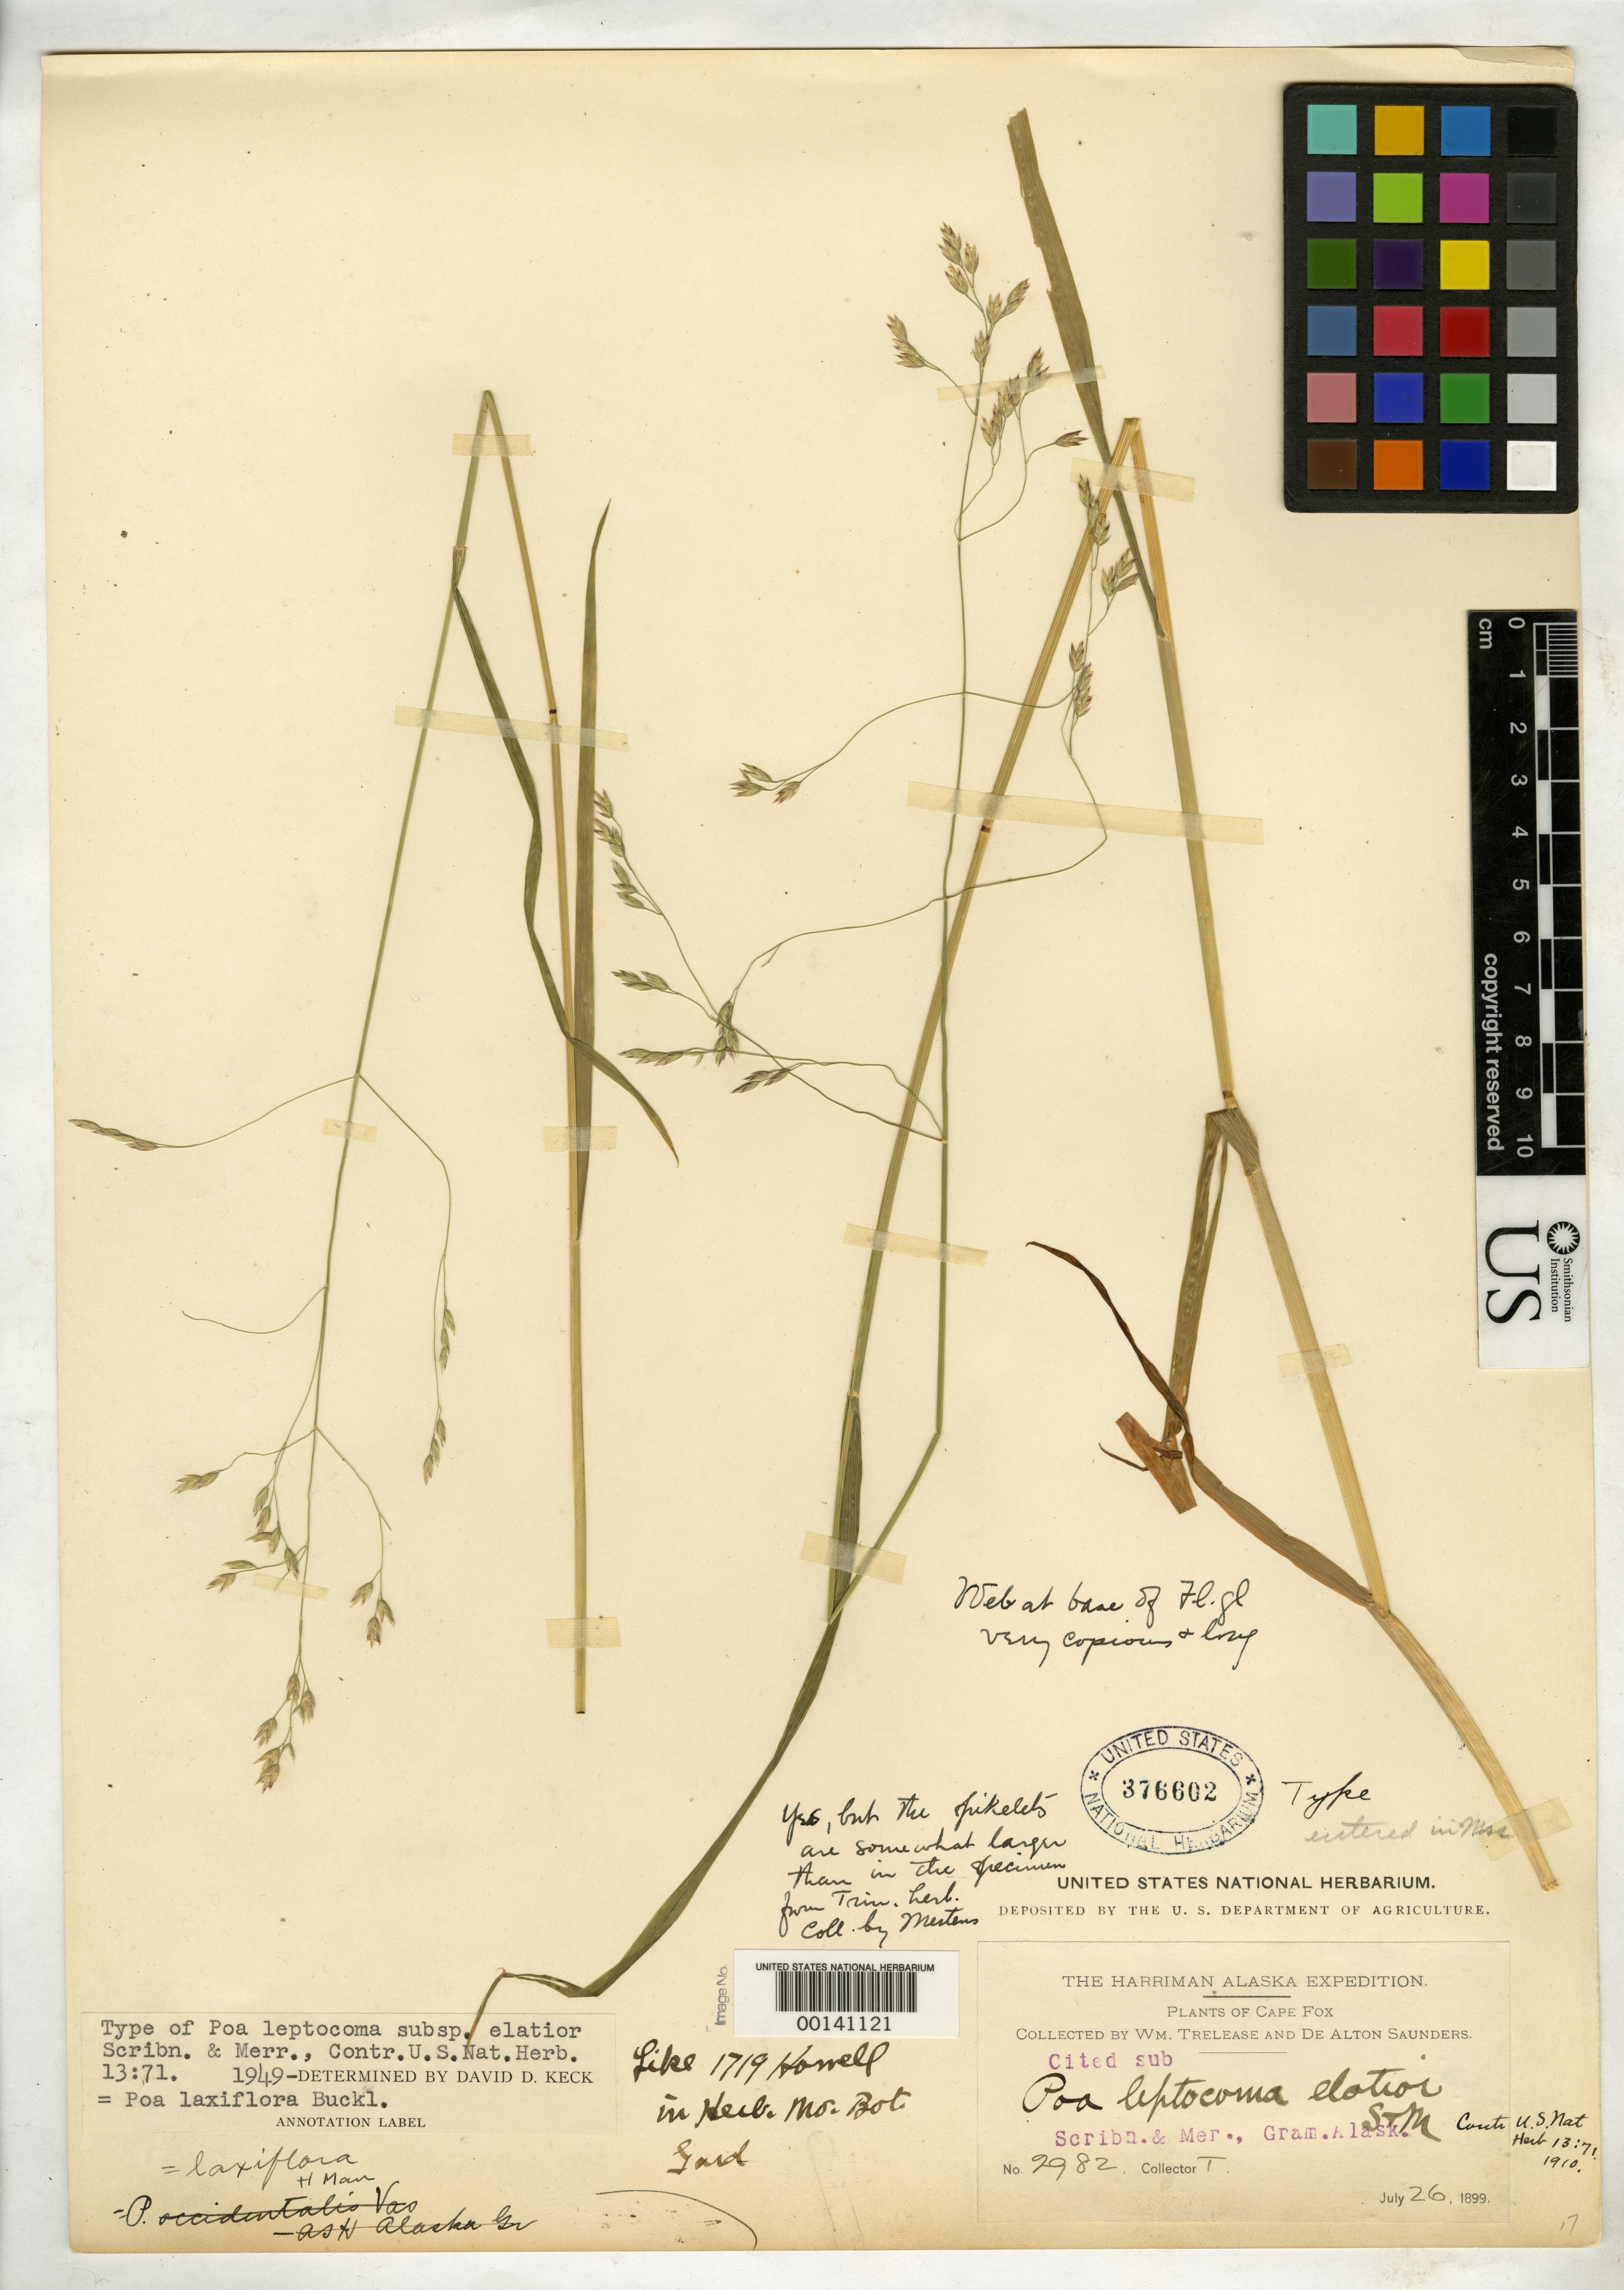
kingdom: Plantae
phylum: Tracheophyta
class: Liliopsida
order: Poales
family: Poaceae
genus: Poa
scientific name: Poa leptocoma subsp. elatior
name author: Scribn. & Merr.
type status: Holotype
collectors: W. Trelease & -. Saunders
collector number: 2982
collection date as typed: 26 Jul 1899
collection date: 1899-07-26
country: United States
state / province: Alaska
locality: Cape Fox.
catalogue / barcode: US 376602